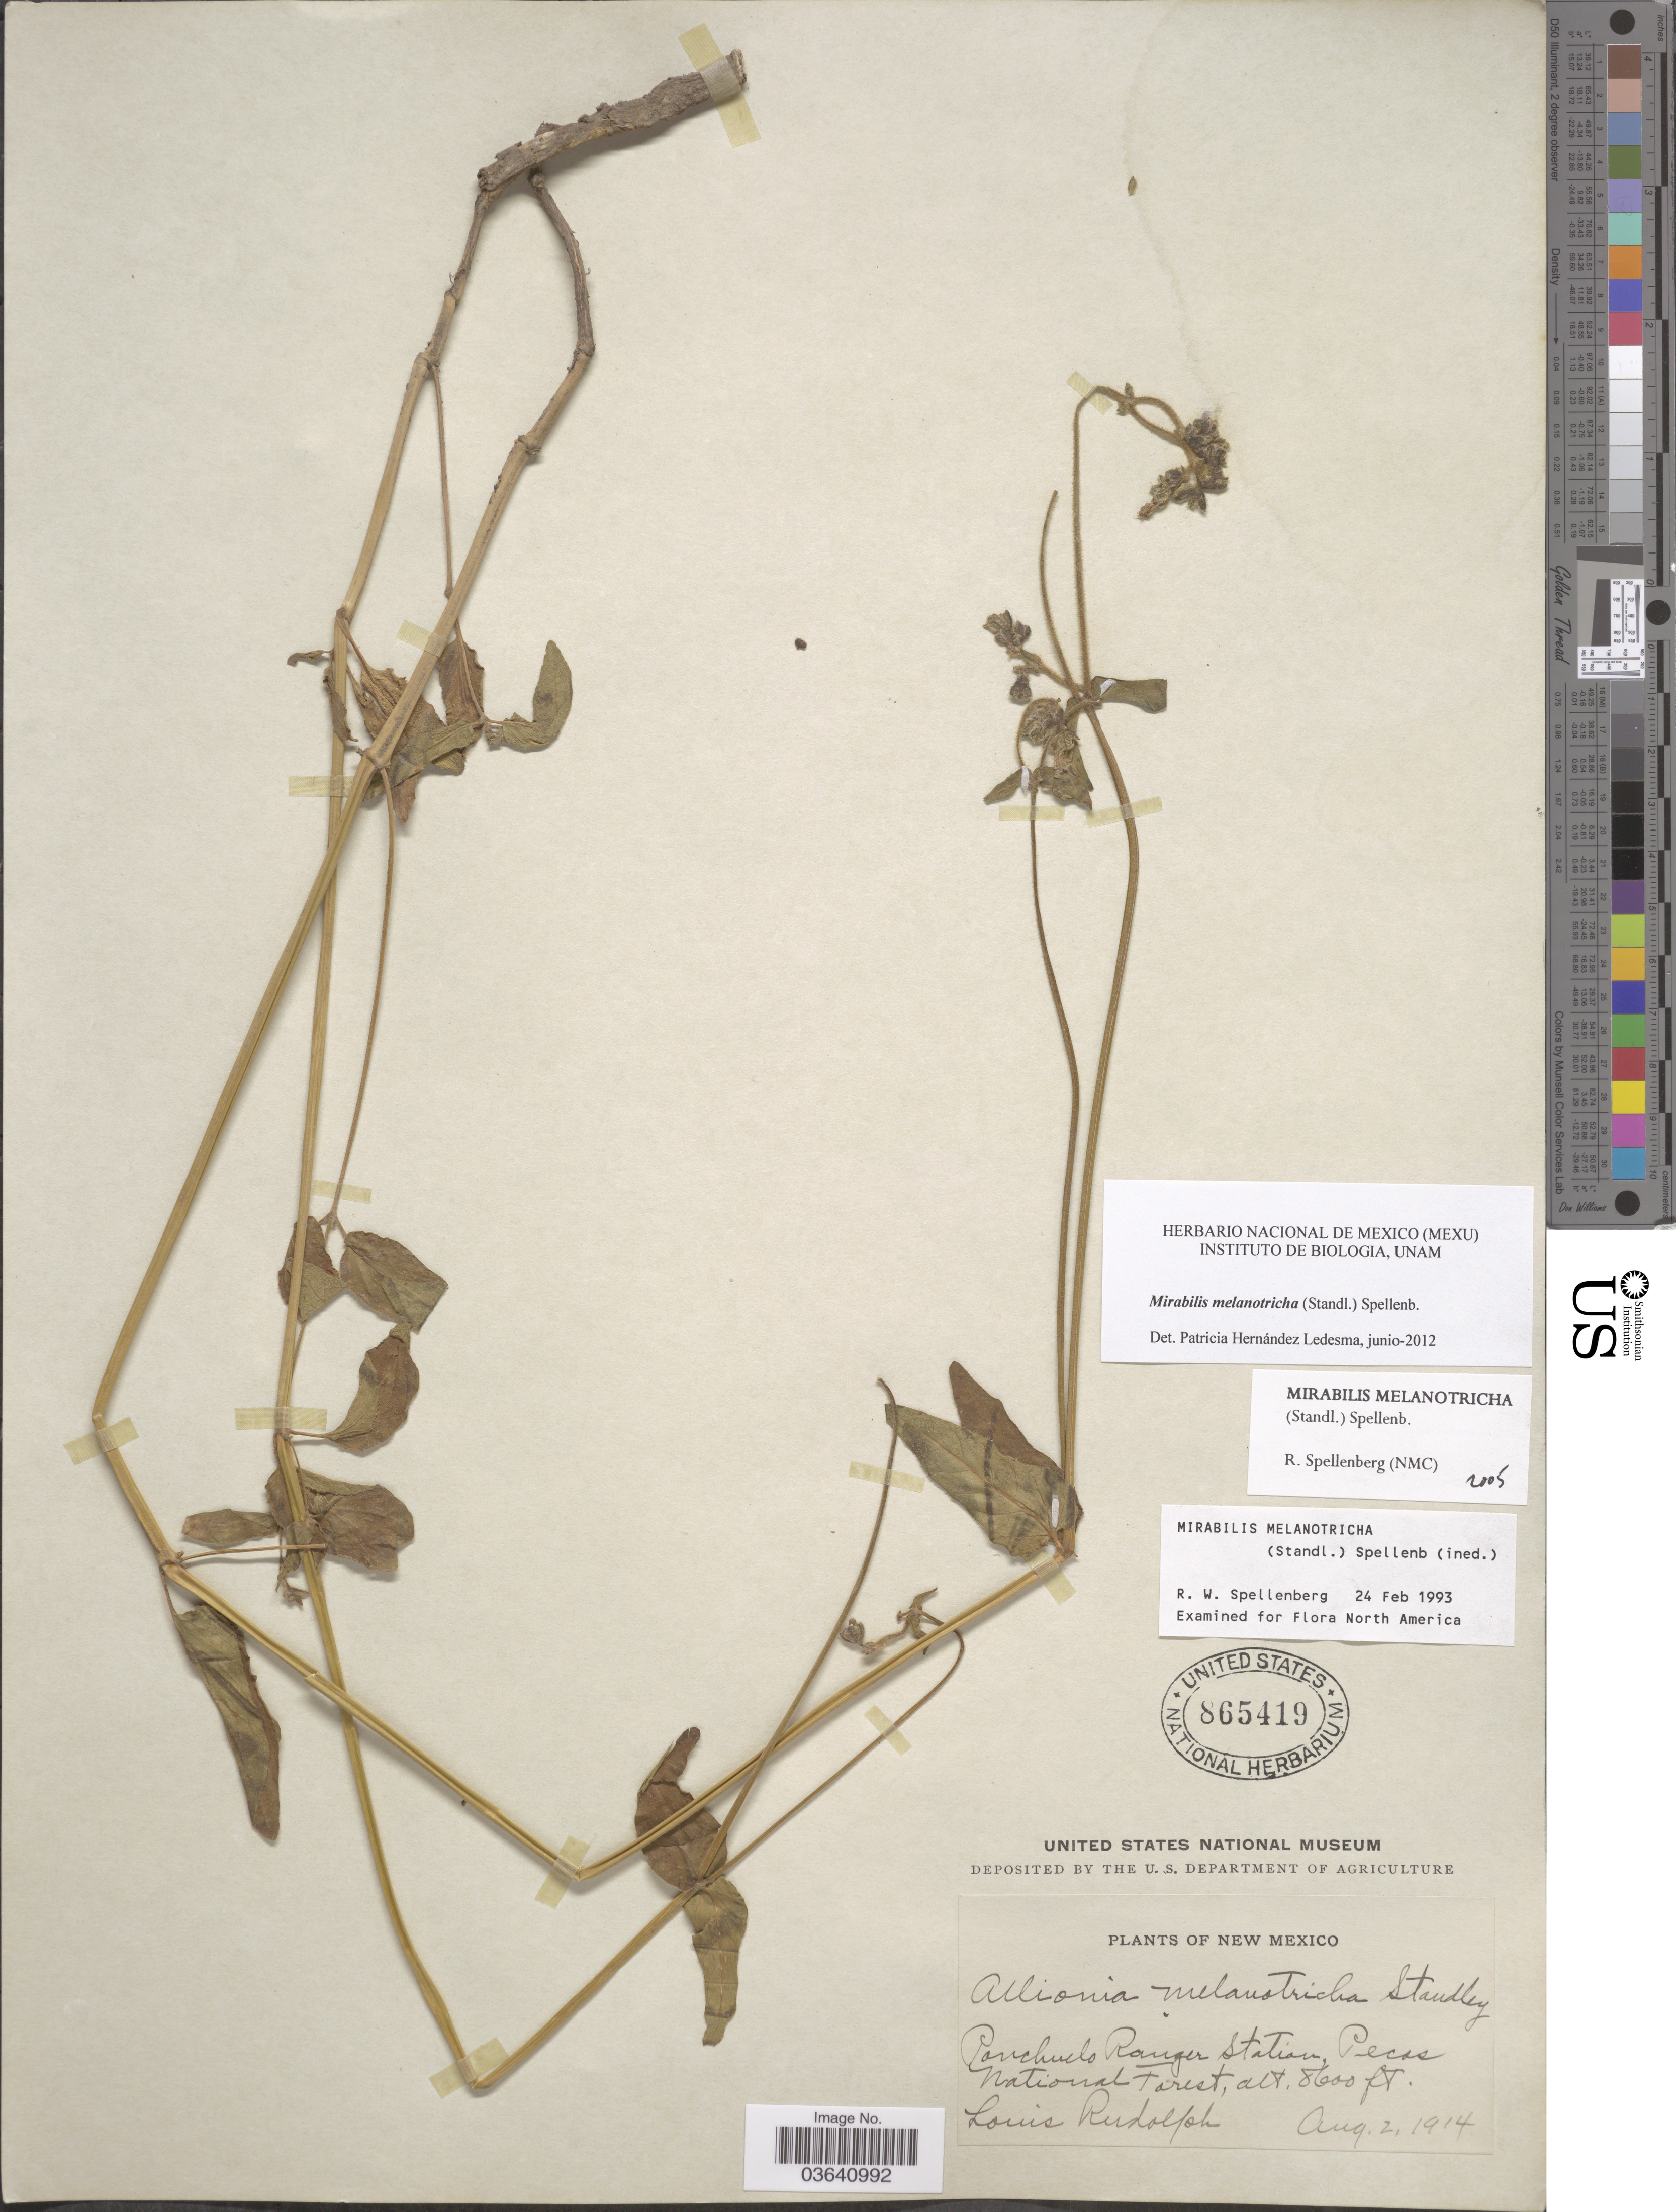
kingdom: Plantae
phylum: Tracheophyta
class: Magnoliopsida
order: Caryophyllales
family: Nyctaginaceae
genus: Mirabilis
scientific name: Mirabilis melanotricha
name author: (Standl.) Spellenb.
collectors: L. Rudolph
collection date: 1914-08-02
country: United States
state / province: New Mexico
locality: Panchuela Ranger station, Pecos National Forest.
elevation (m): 2621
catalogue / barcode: US 865419